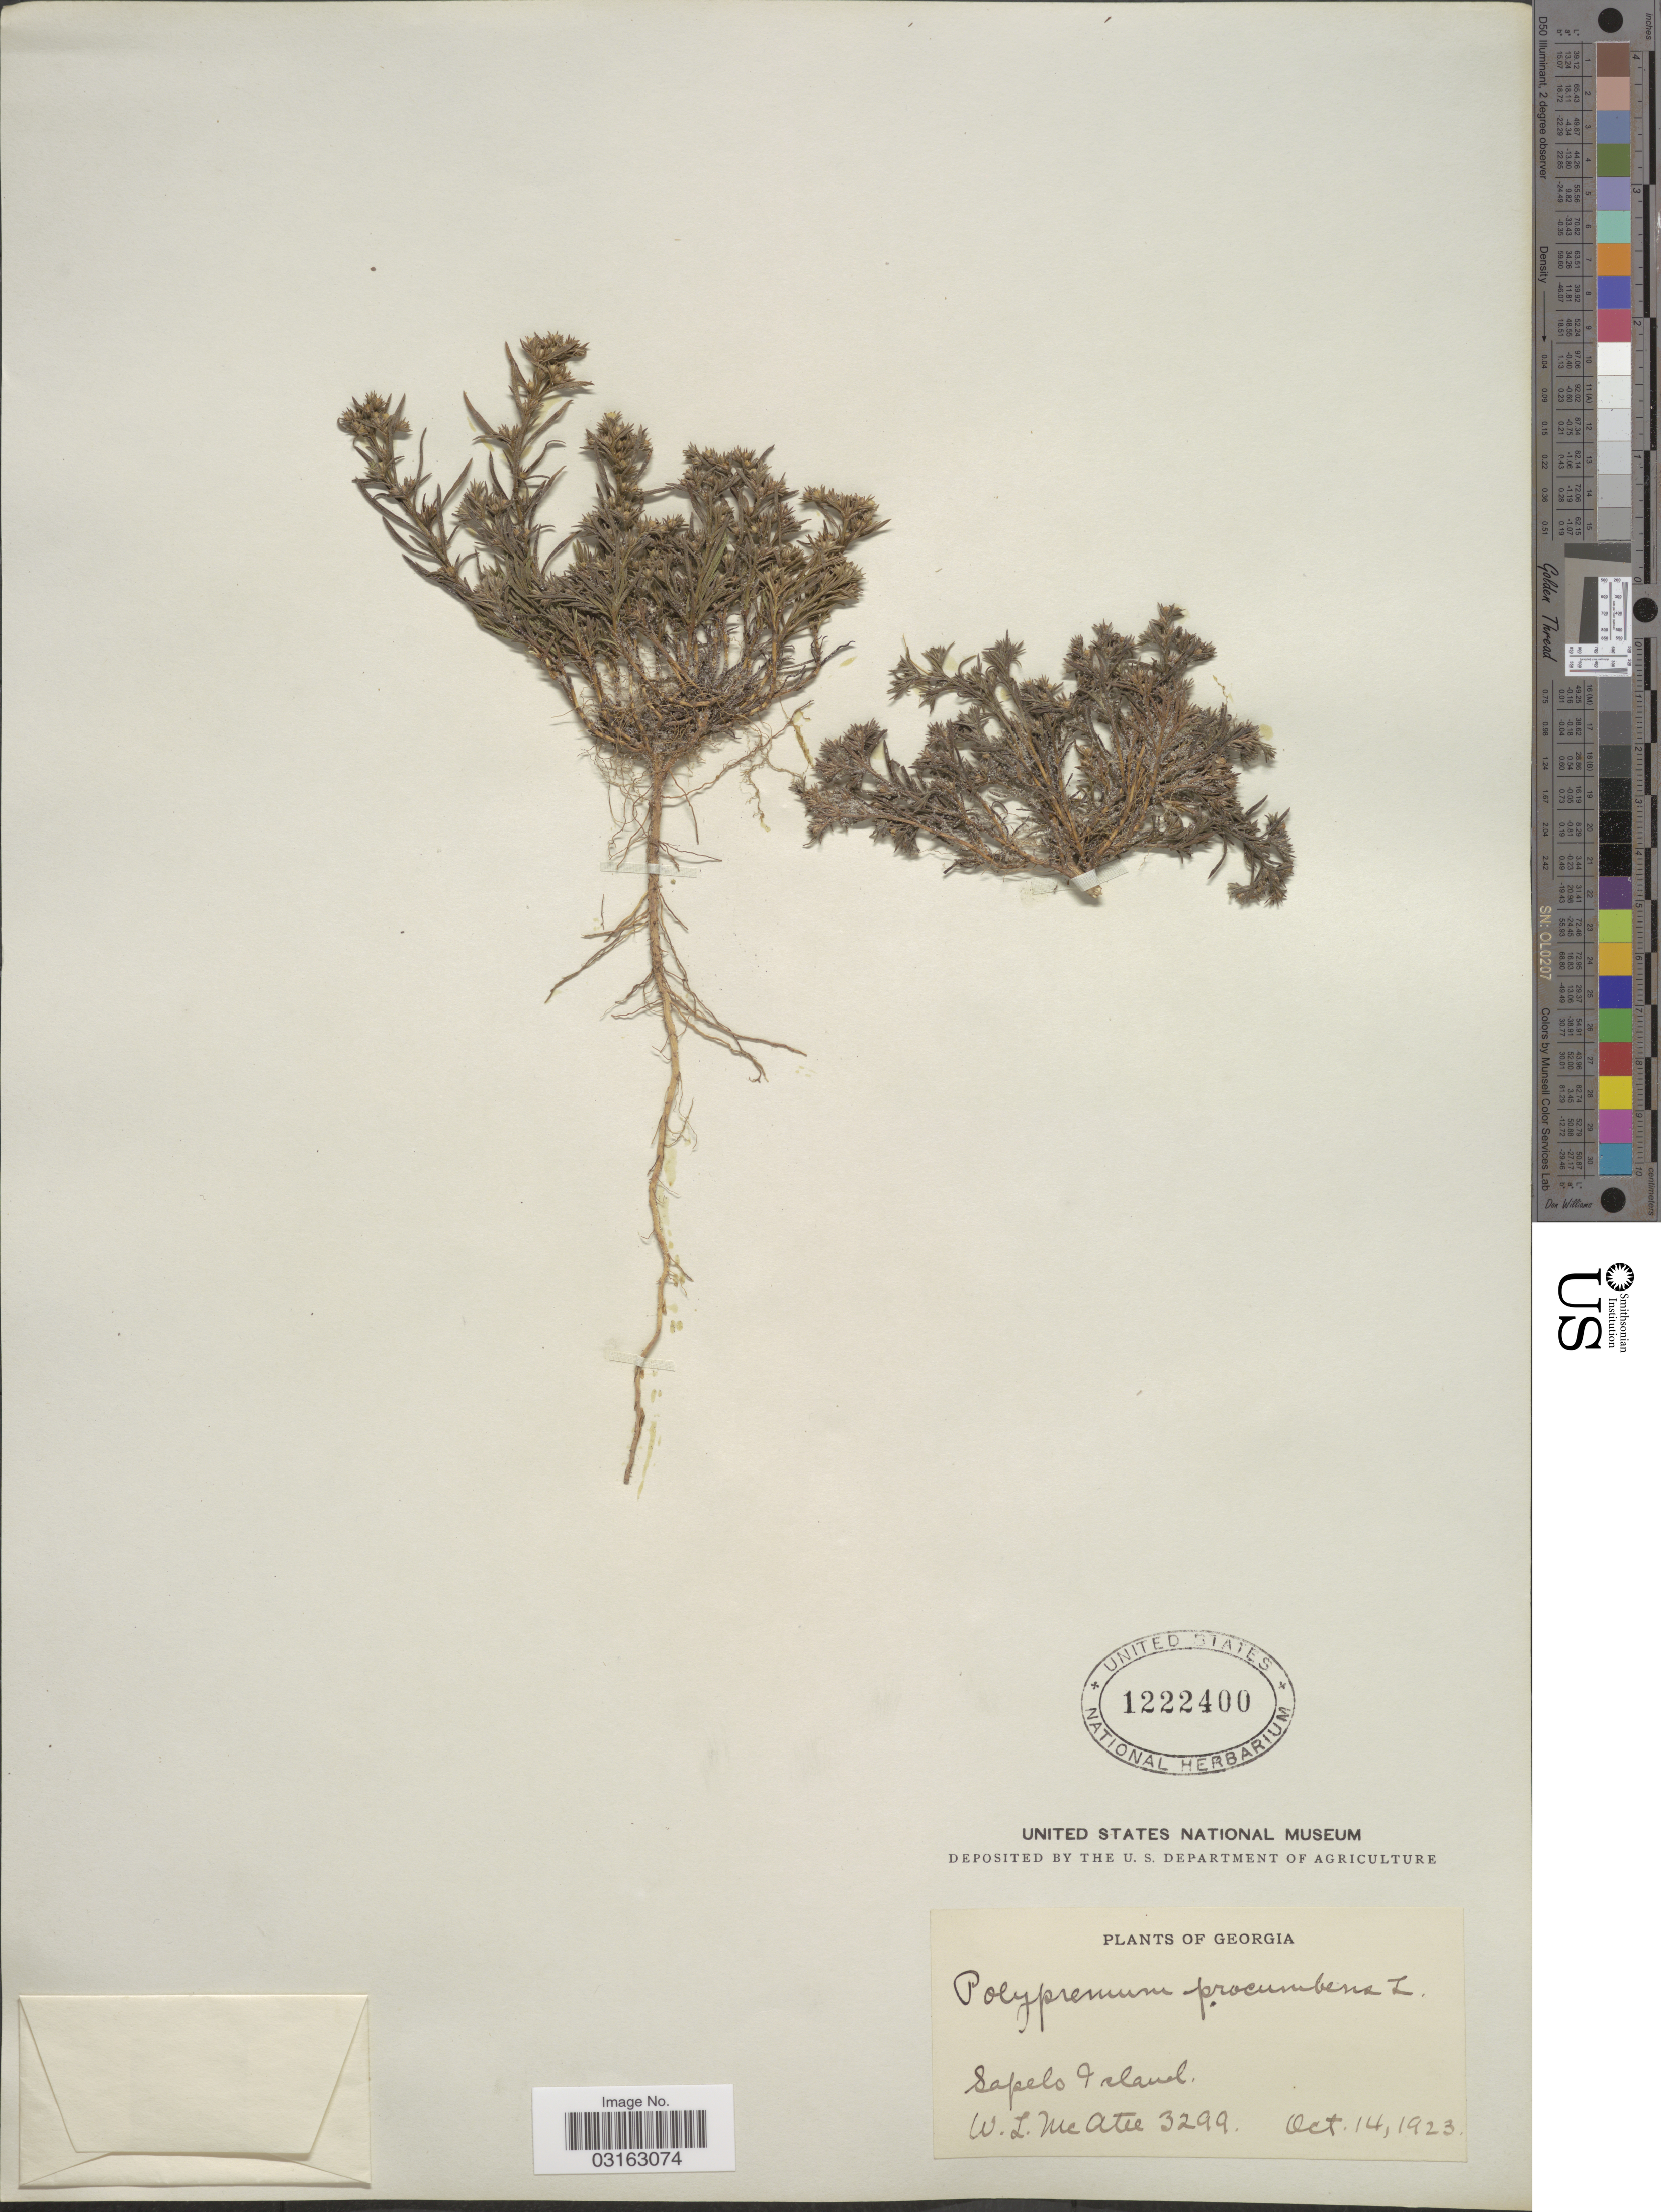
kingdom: Plantae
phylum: Tracheophyta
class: Magnoliopsida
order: Lamiales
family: Tetrachondraceae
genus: Polypremum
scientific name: Polypremum procumbens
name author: L.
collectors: W. McAtee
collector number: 3299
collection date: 1923-10-14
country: United States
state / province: Georgia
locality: Sapelo Island.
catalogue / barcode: US 1222400